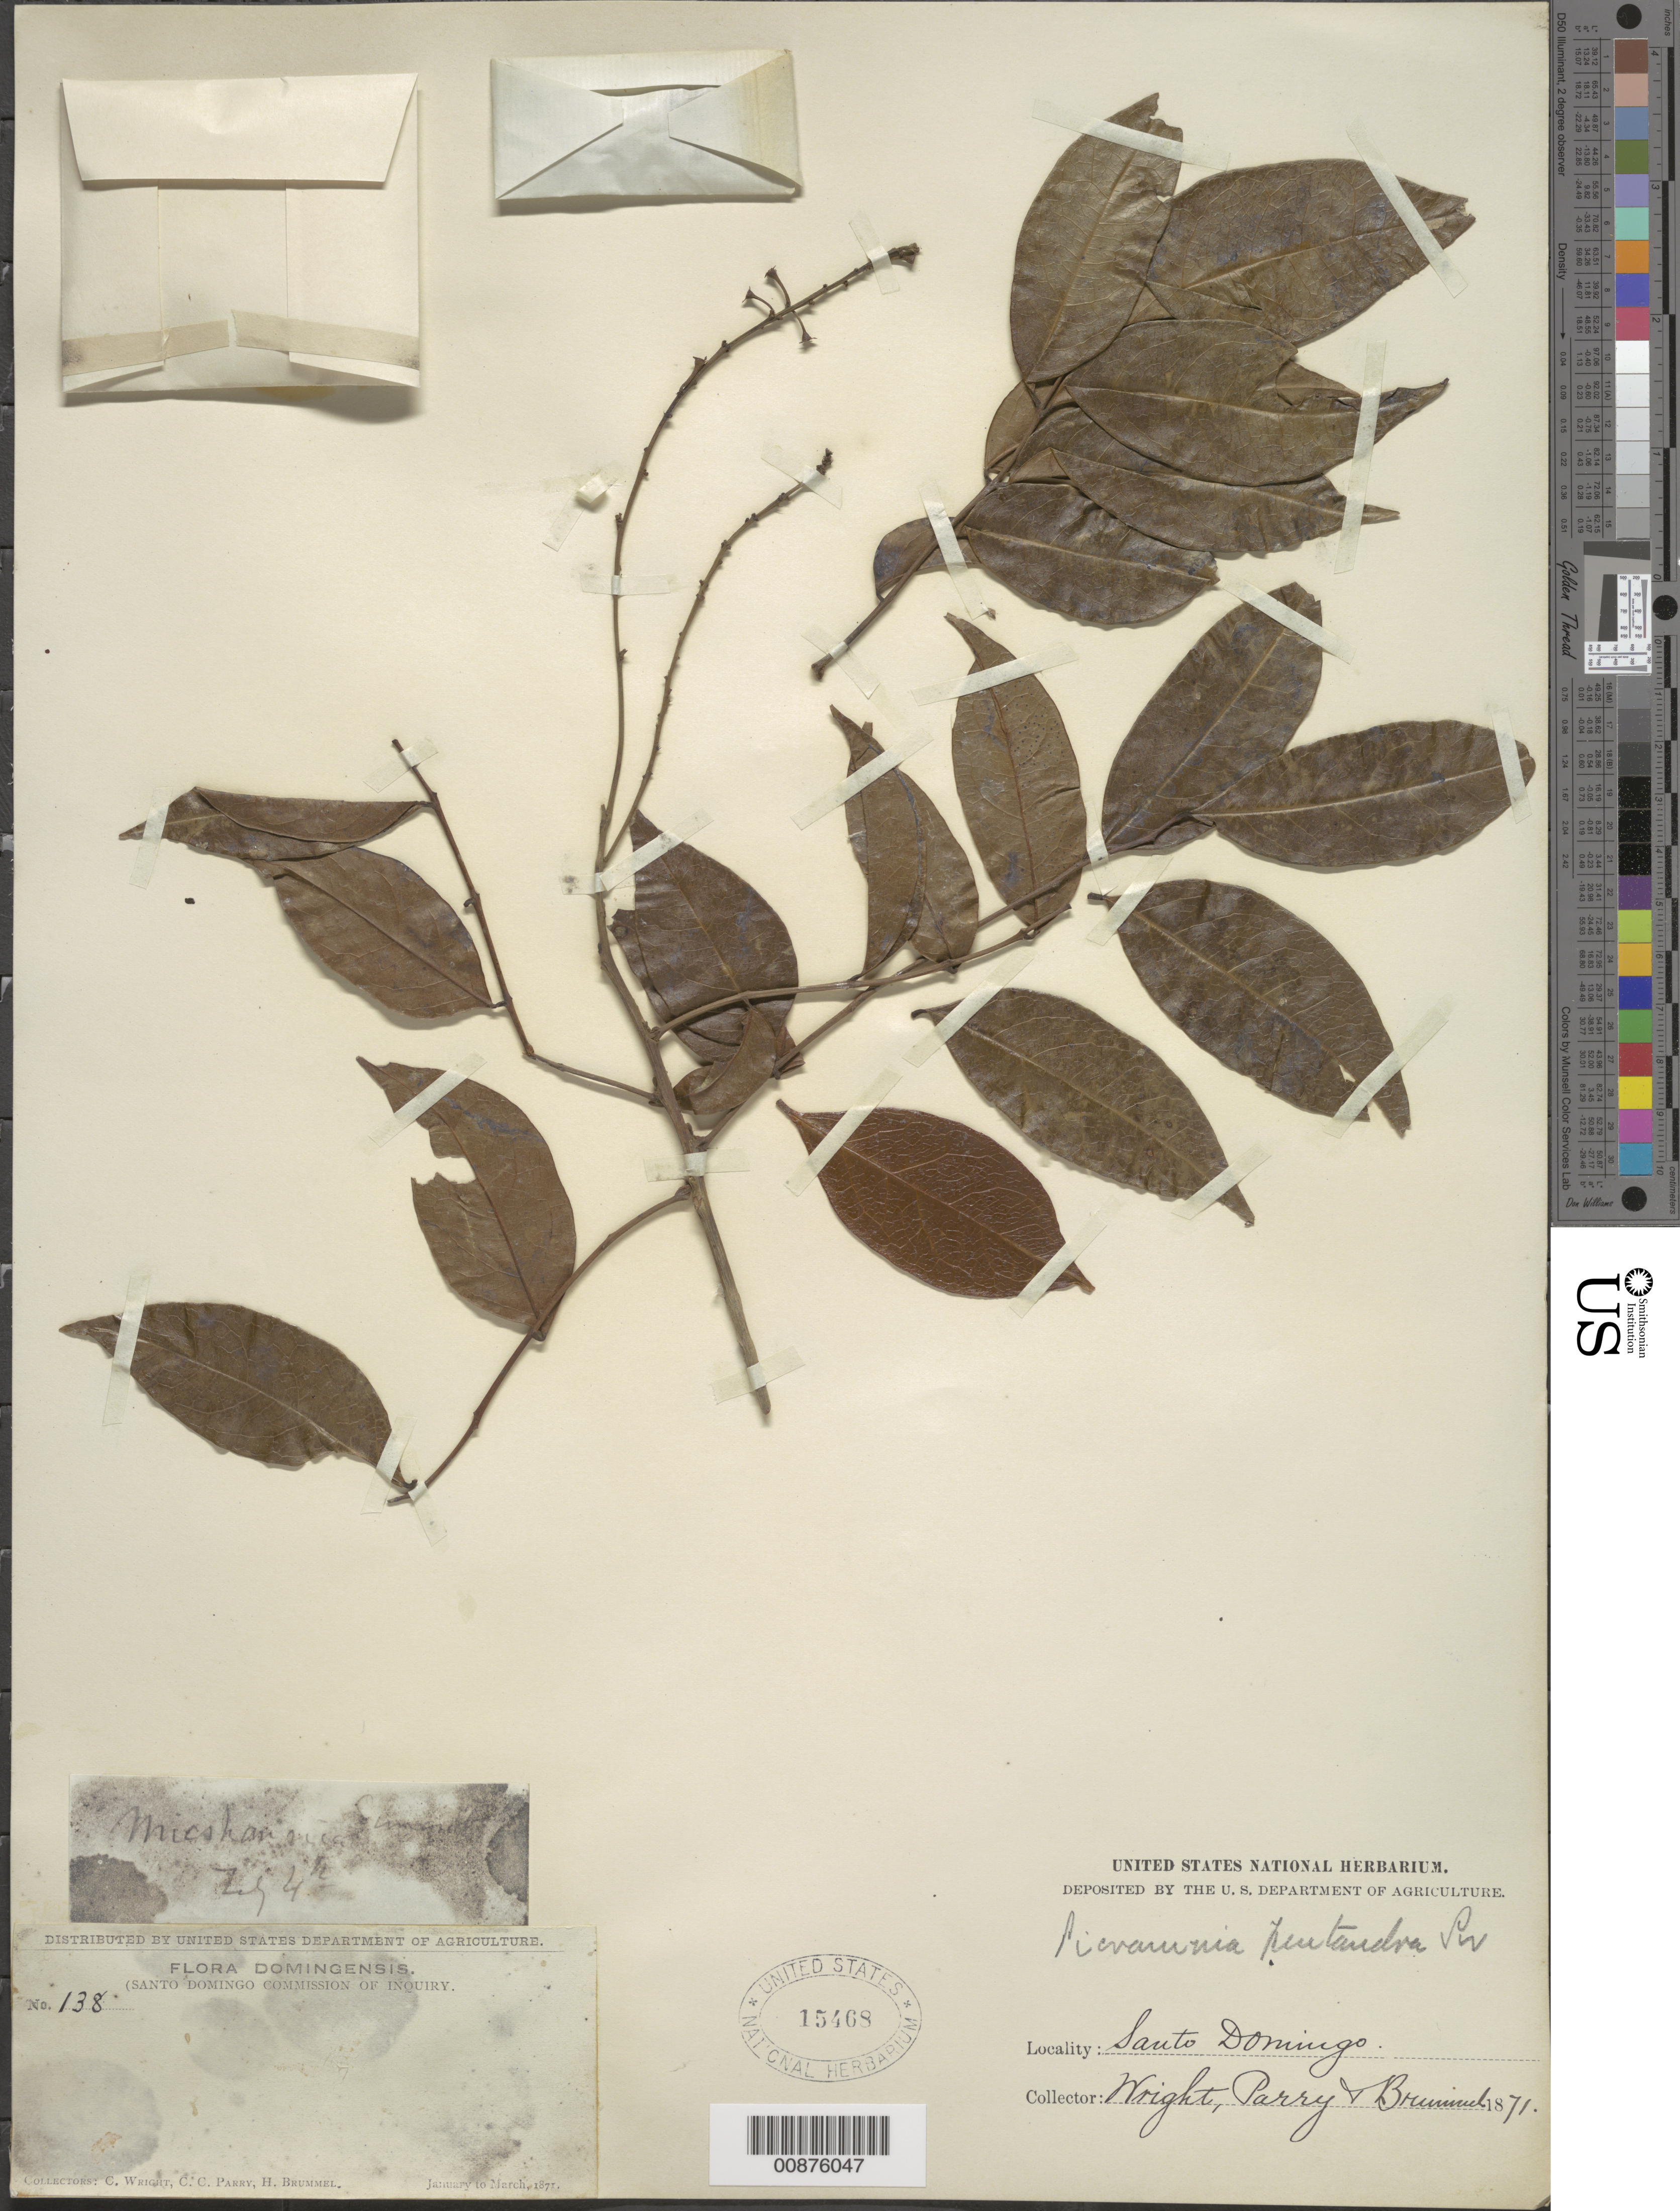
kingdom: Plantae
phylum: Tracheophyta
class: Magnoliopsida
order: Picramniales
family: Picramniaceae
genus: Picramnia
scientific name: Picramnia pentandra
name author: Sw.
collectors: C. Wright, C. C. Parry & H. Brummel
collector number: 138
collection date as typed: Jan 1871 to -- Mar 1871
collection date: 1871-01/1871-03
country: Dominican Republic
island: Hispaniola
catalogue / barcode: US 15468